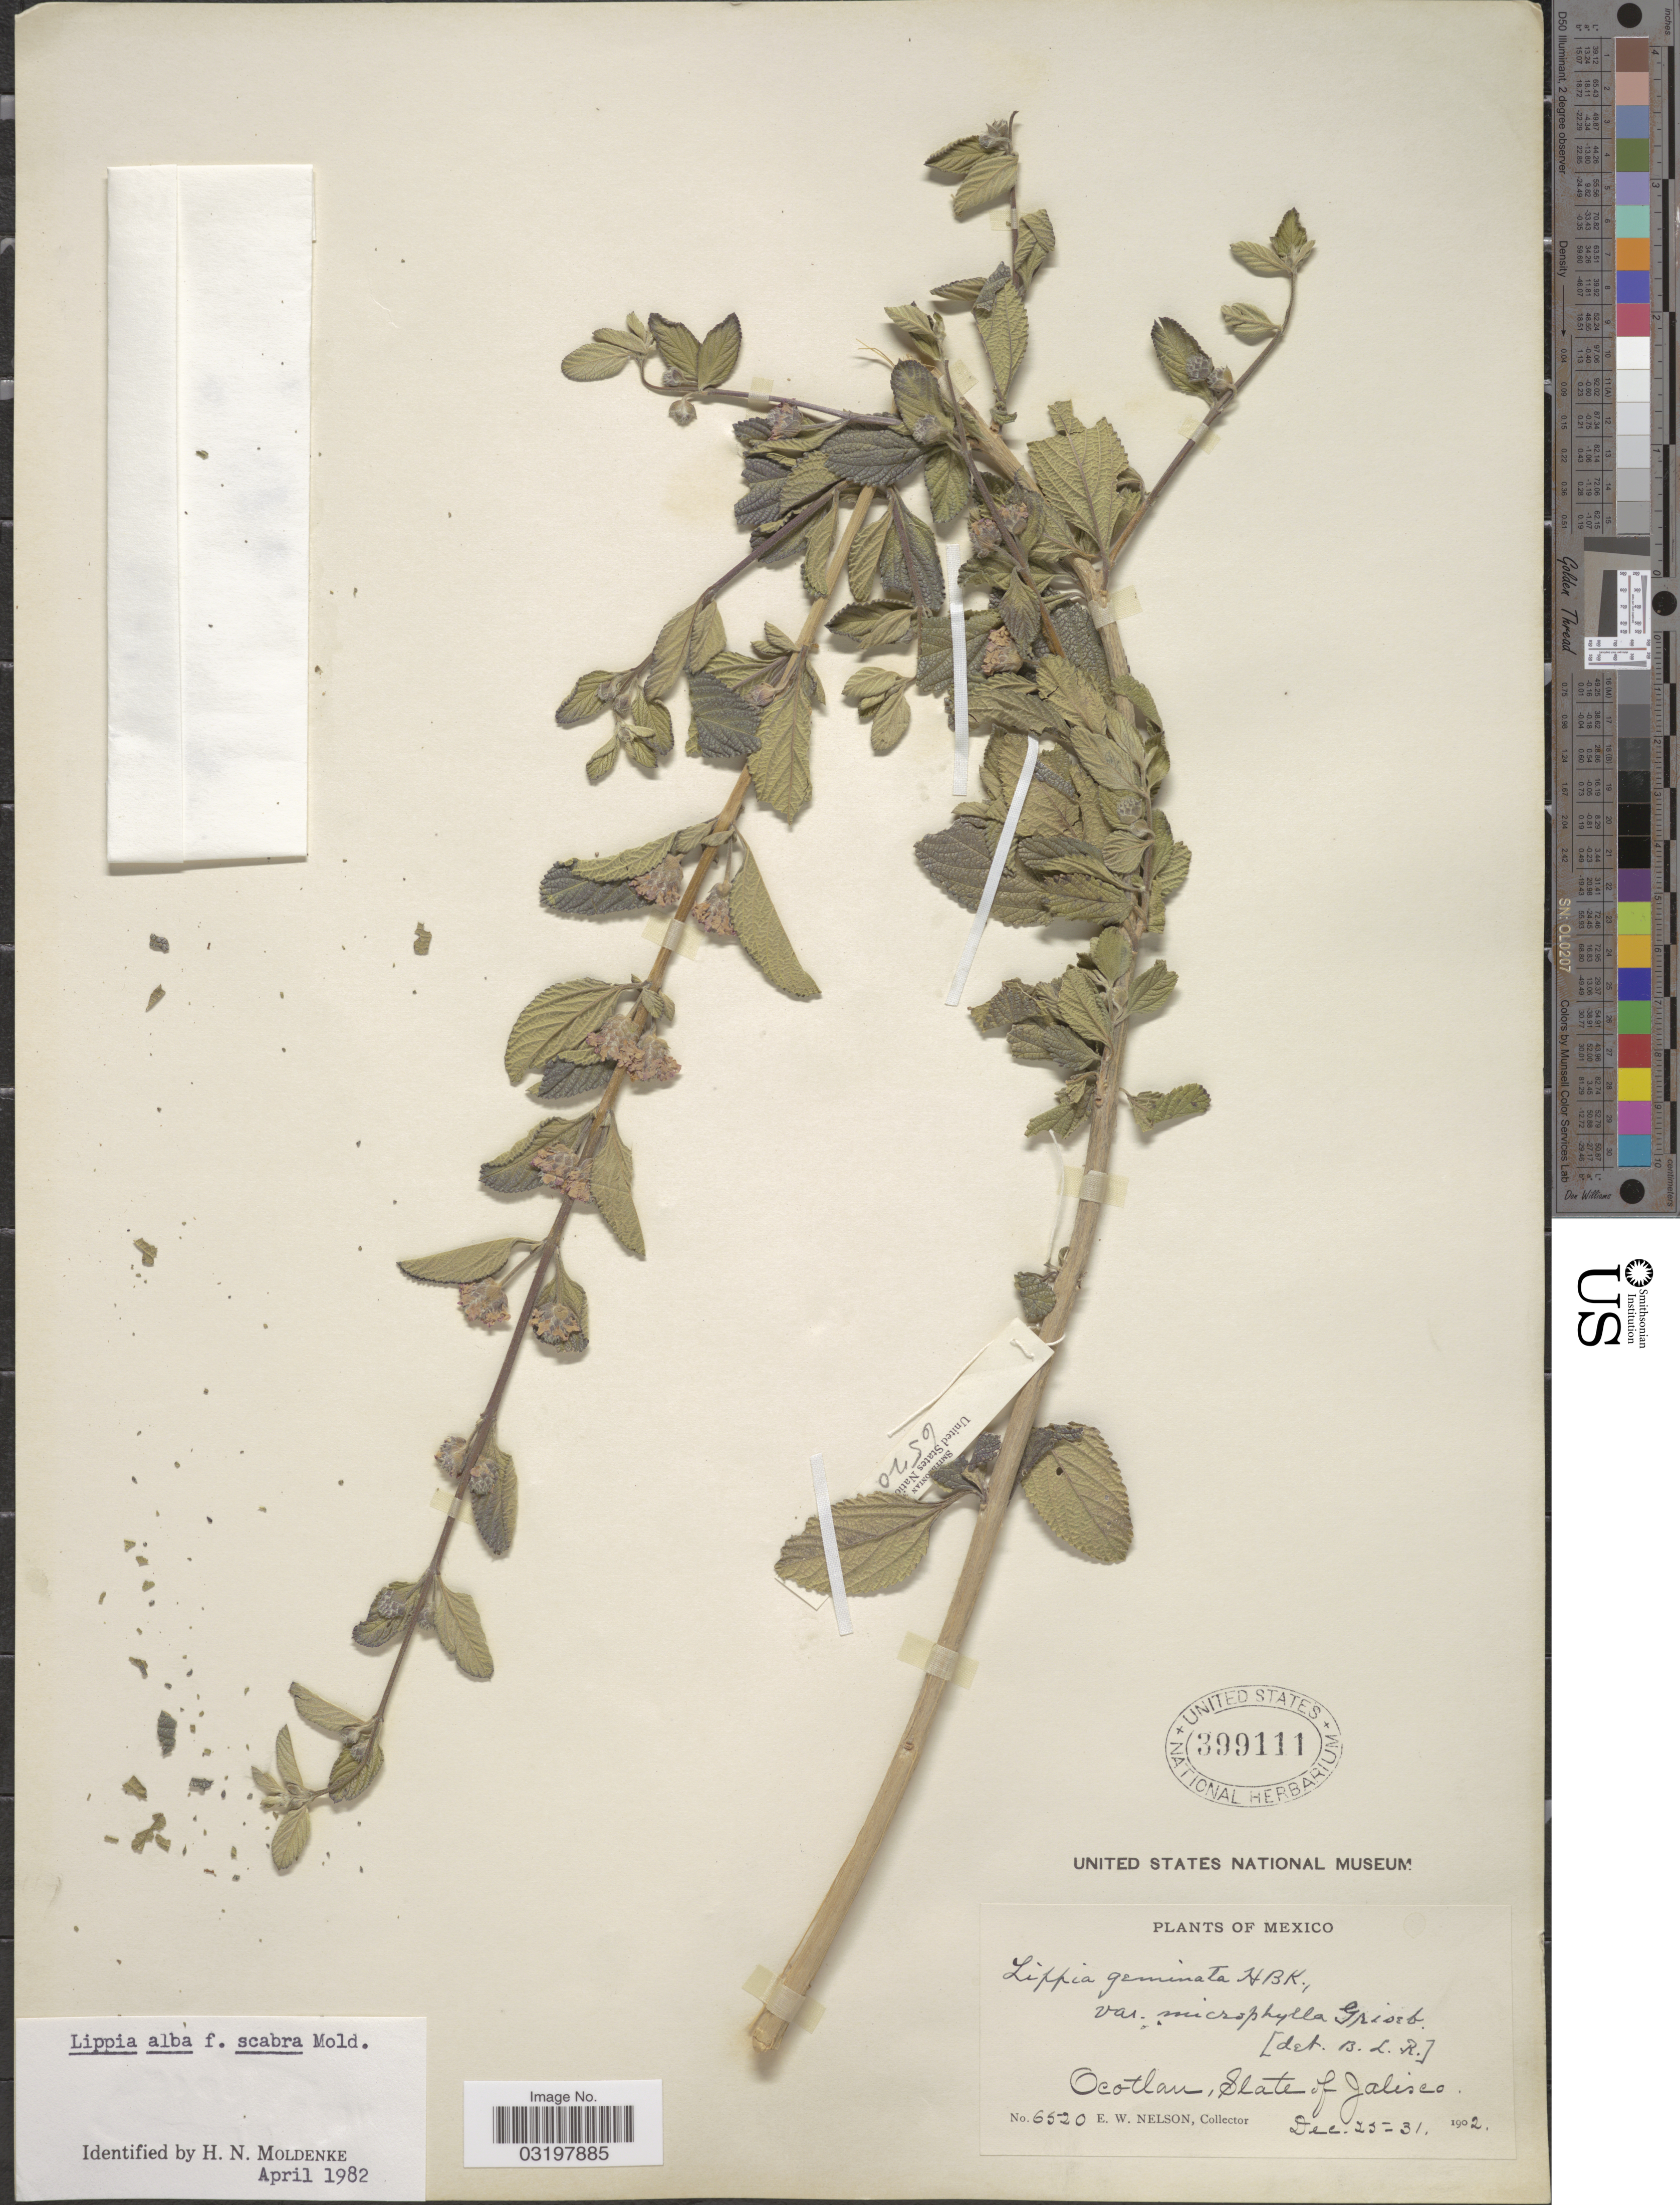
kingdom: Plantae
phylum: Tracheophyta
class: Magnoliopsida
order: Lamiales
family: Verbenaceae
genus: Lippia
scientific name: Lippia alba f. scabra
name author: Moldenke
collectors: E. W. Nelson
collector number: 6520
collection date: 1902-12-25/1902-12-31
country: Mexico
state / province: Jalisco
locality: Ocotlan, State of Jalisco.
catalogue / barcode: US 399111